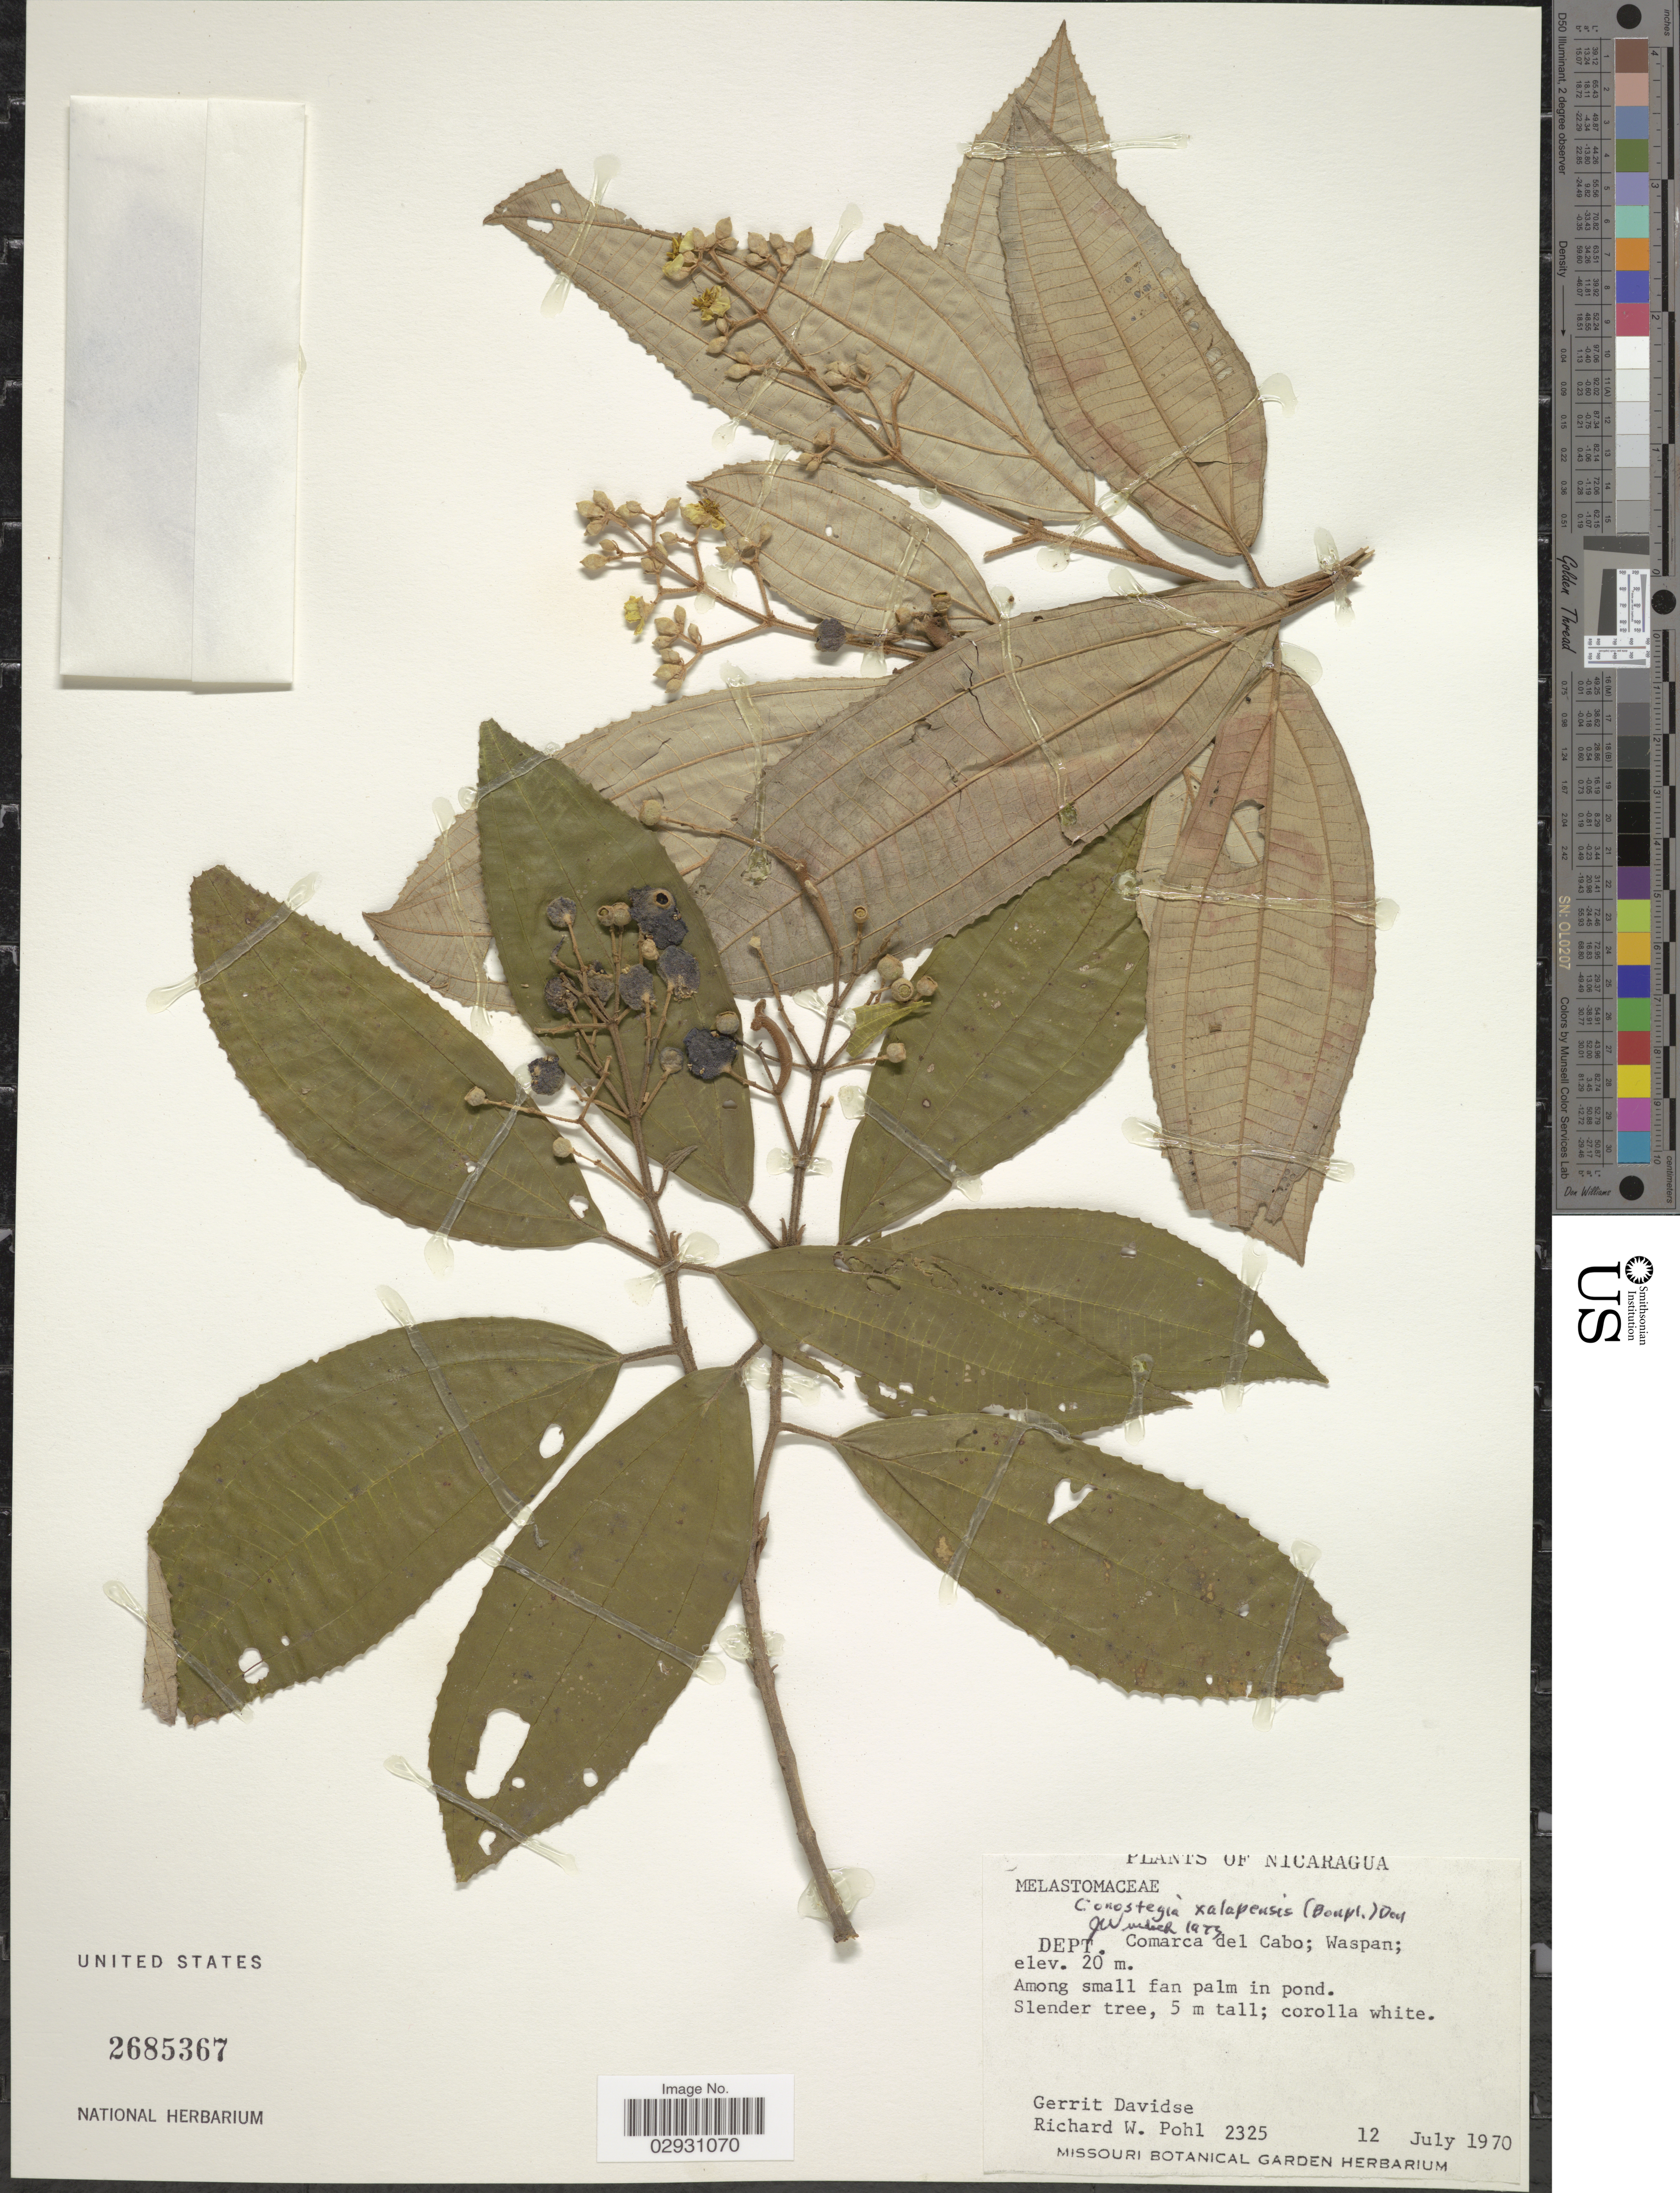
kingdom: Plantae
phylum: Tracheophyta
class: Magnoliopsida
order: Myrtales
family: Melastomataceae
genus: Conostegia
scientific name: Conostegia quadrangularis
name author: Schltdl. ex Steud.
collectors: G. Davidse & R. W. Pohl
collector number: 2325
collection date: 1970-07-12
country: Nicaragua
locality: Dept. Comarca del Cabo; Waspan.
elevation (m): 20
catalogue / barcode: US 2685367